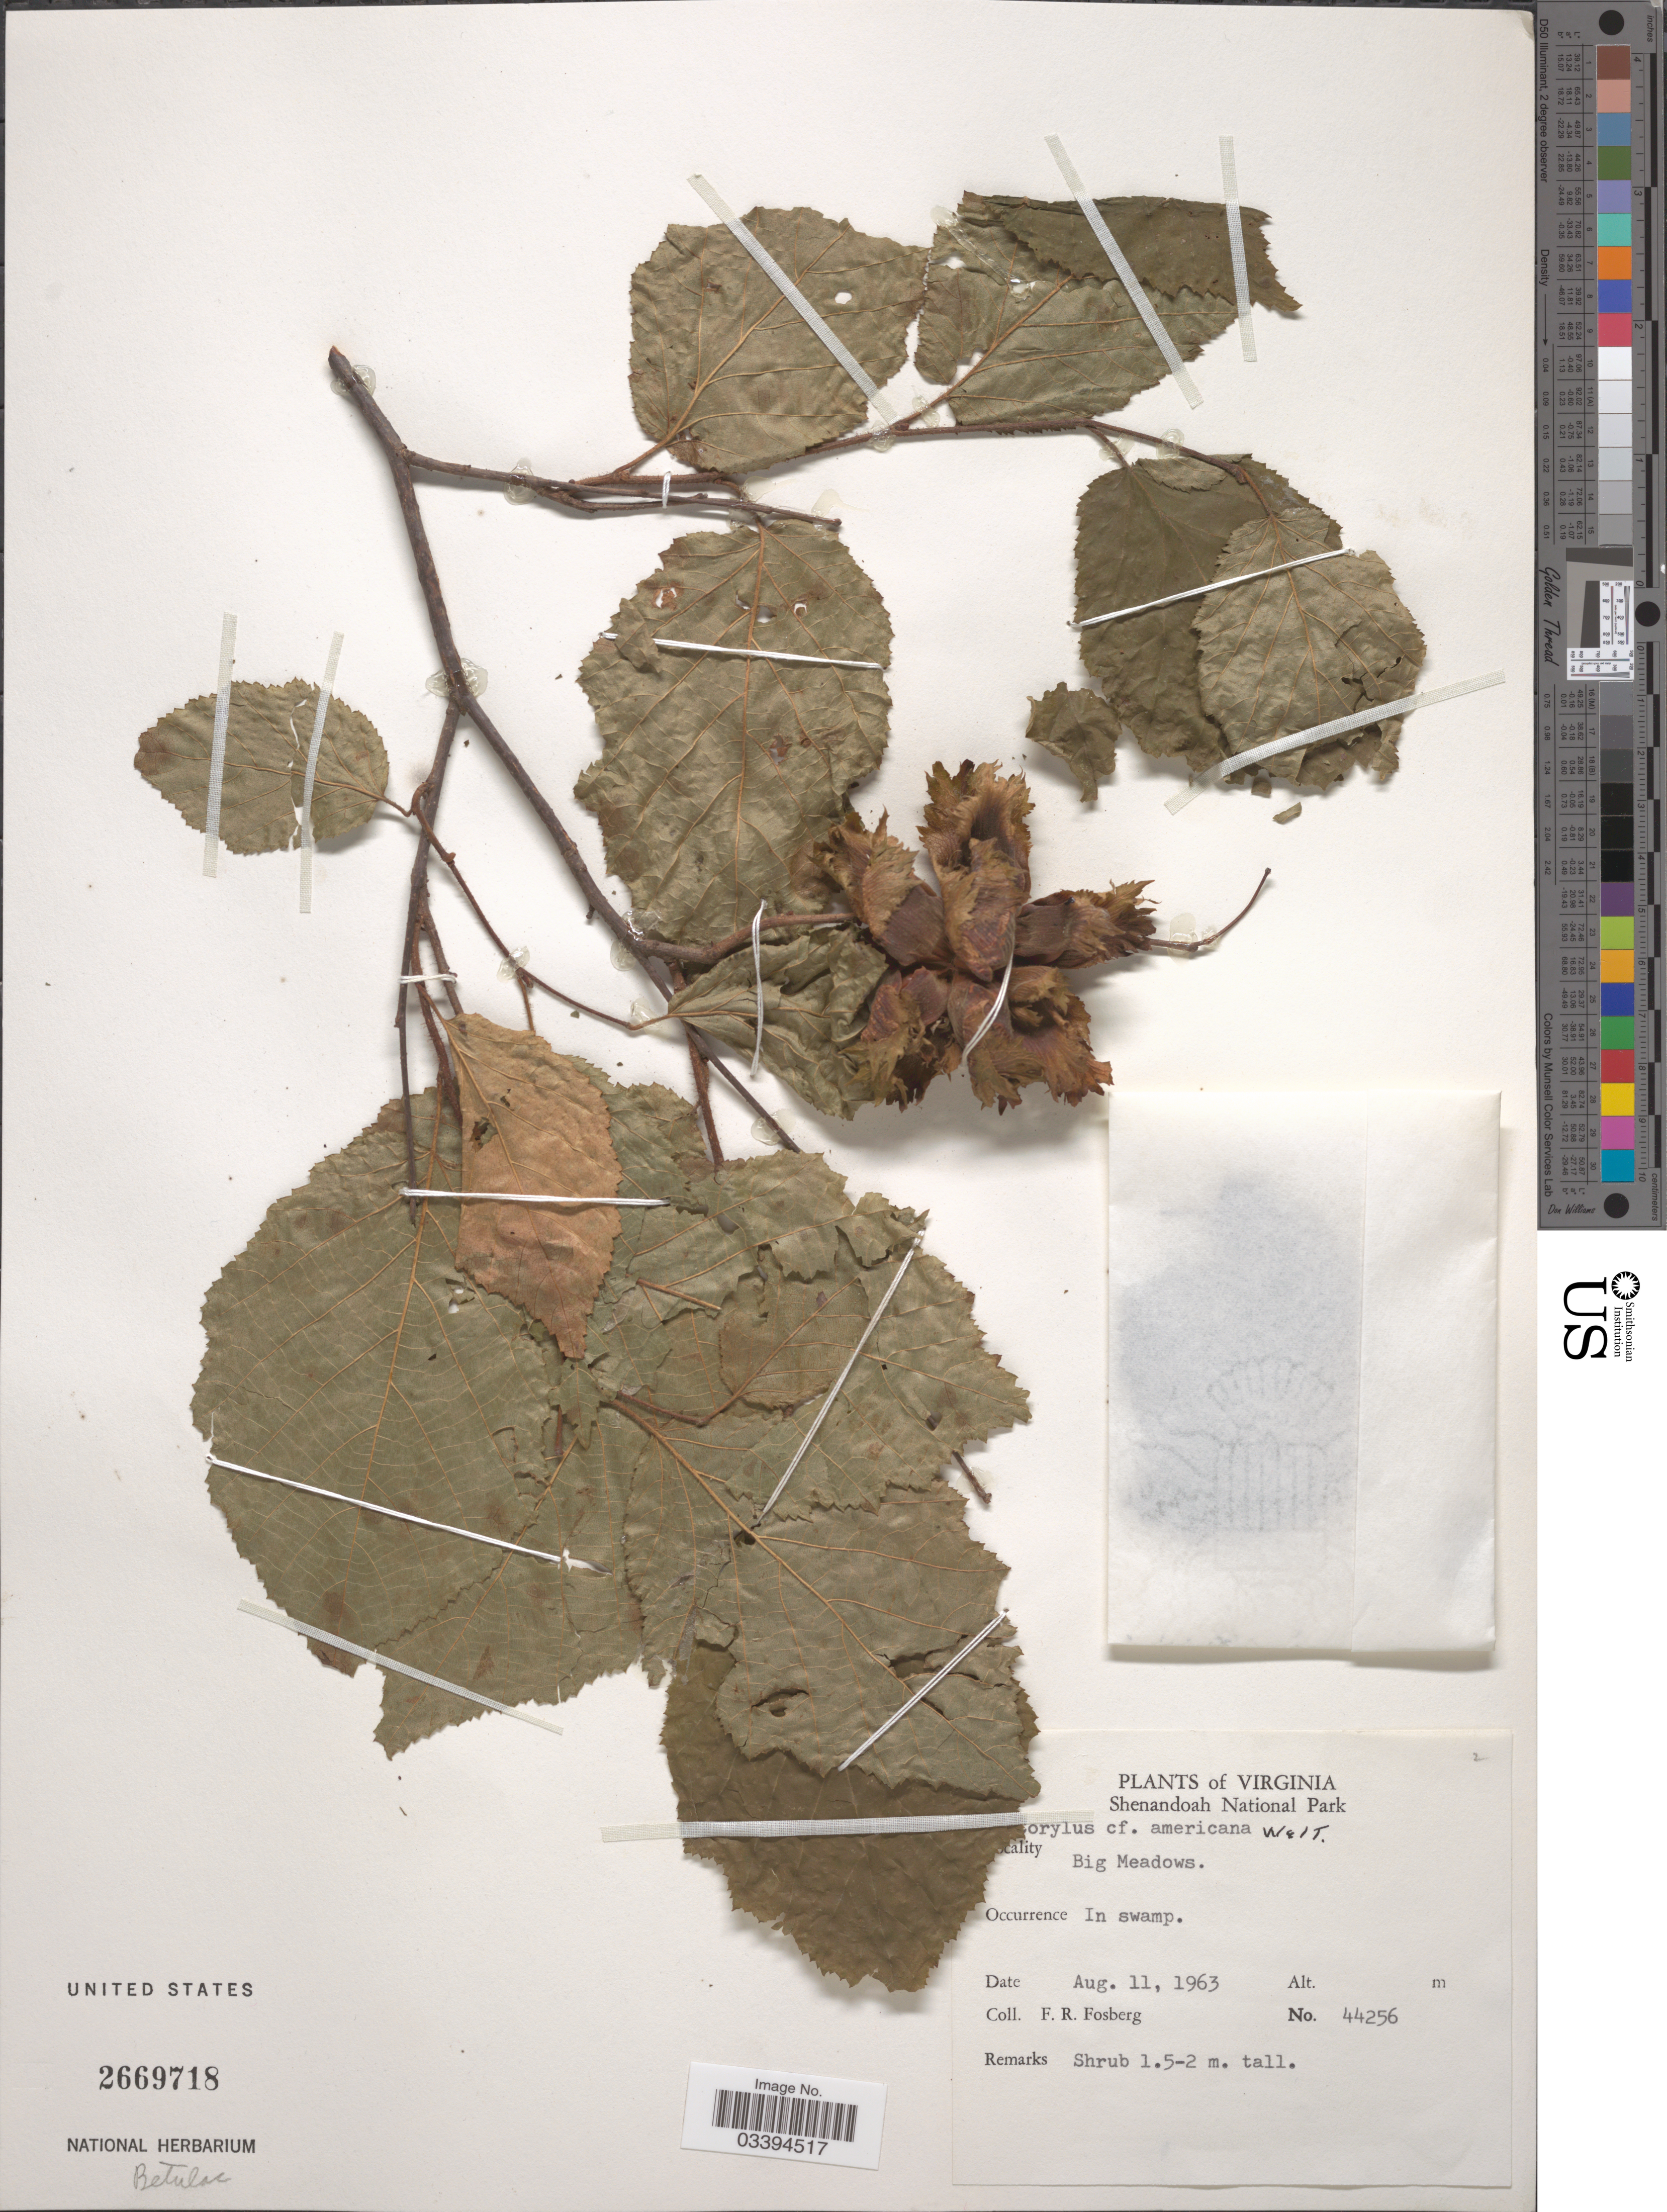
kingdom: Plantae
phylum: Tracheophyta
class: Magnoliopsida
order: Fagales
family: Betulaceae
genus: Corylus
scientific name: Corylus americana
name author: Walter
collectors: F. R. Fosberg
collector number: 44256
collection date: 1963-08-11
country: United States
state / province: Virginia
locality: Shenandoah National Park. Big Meadows.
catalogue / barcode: US 2669718